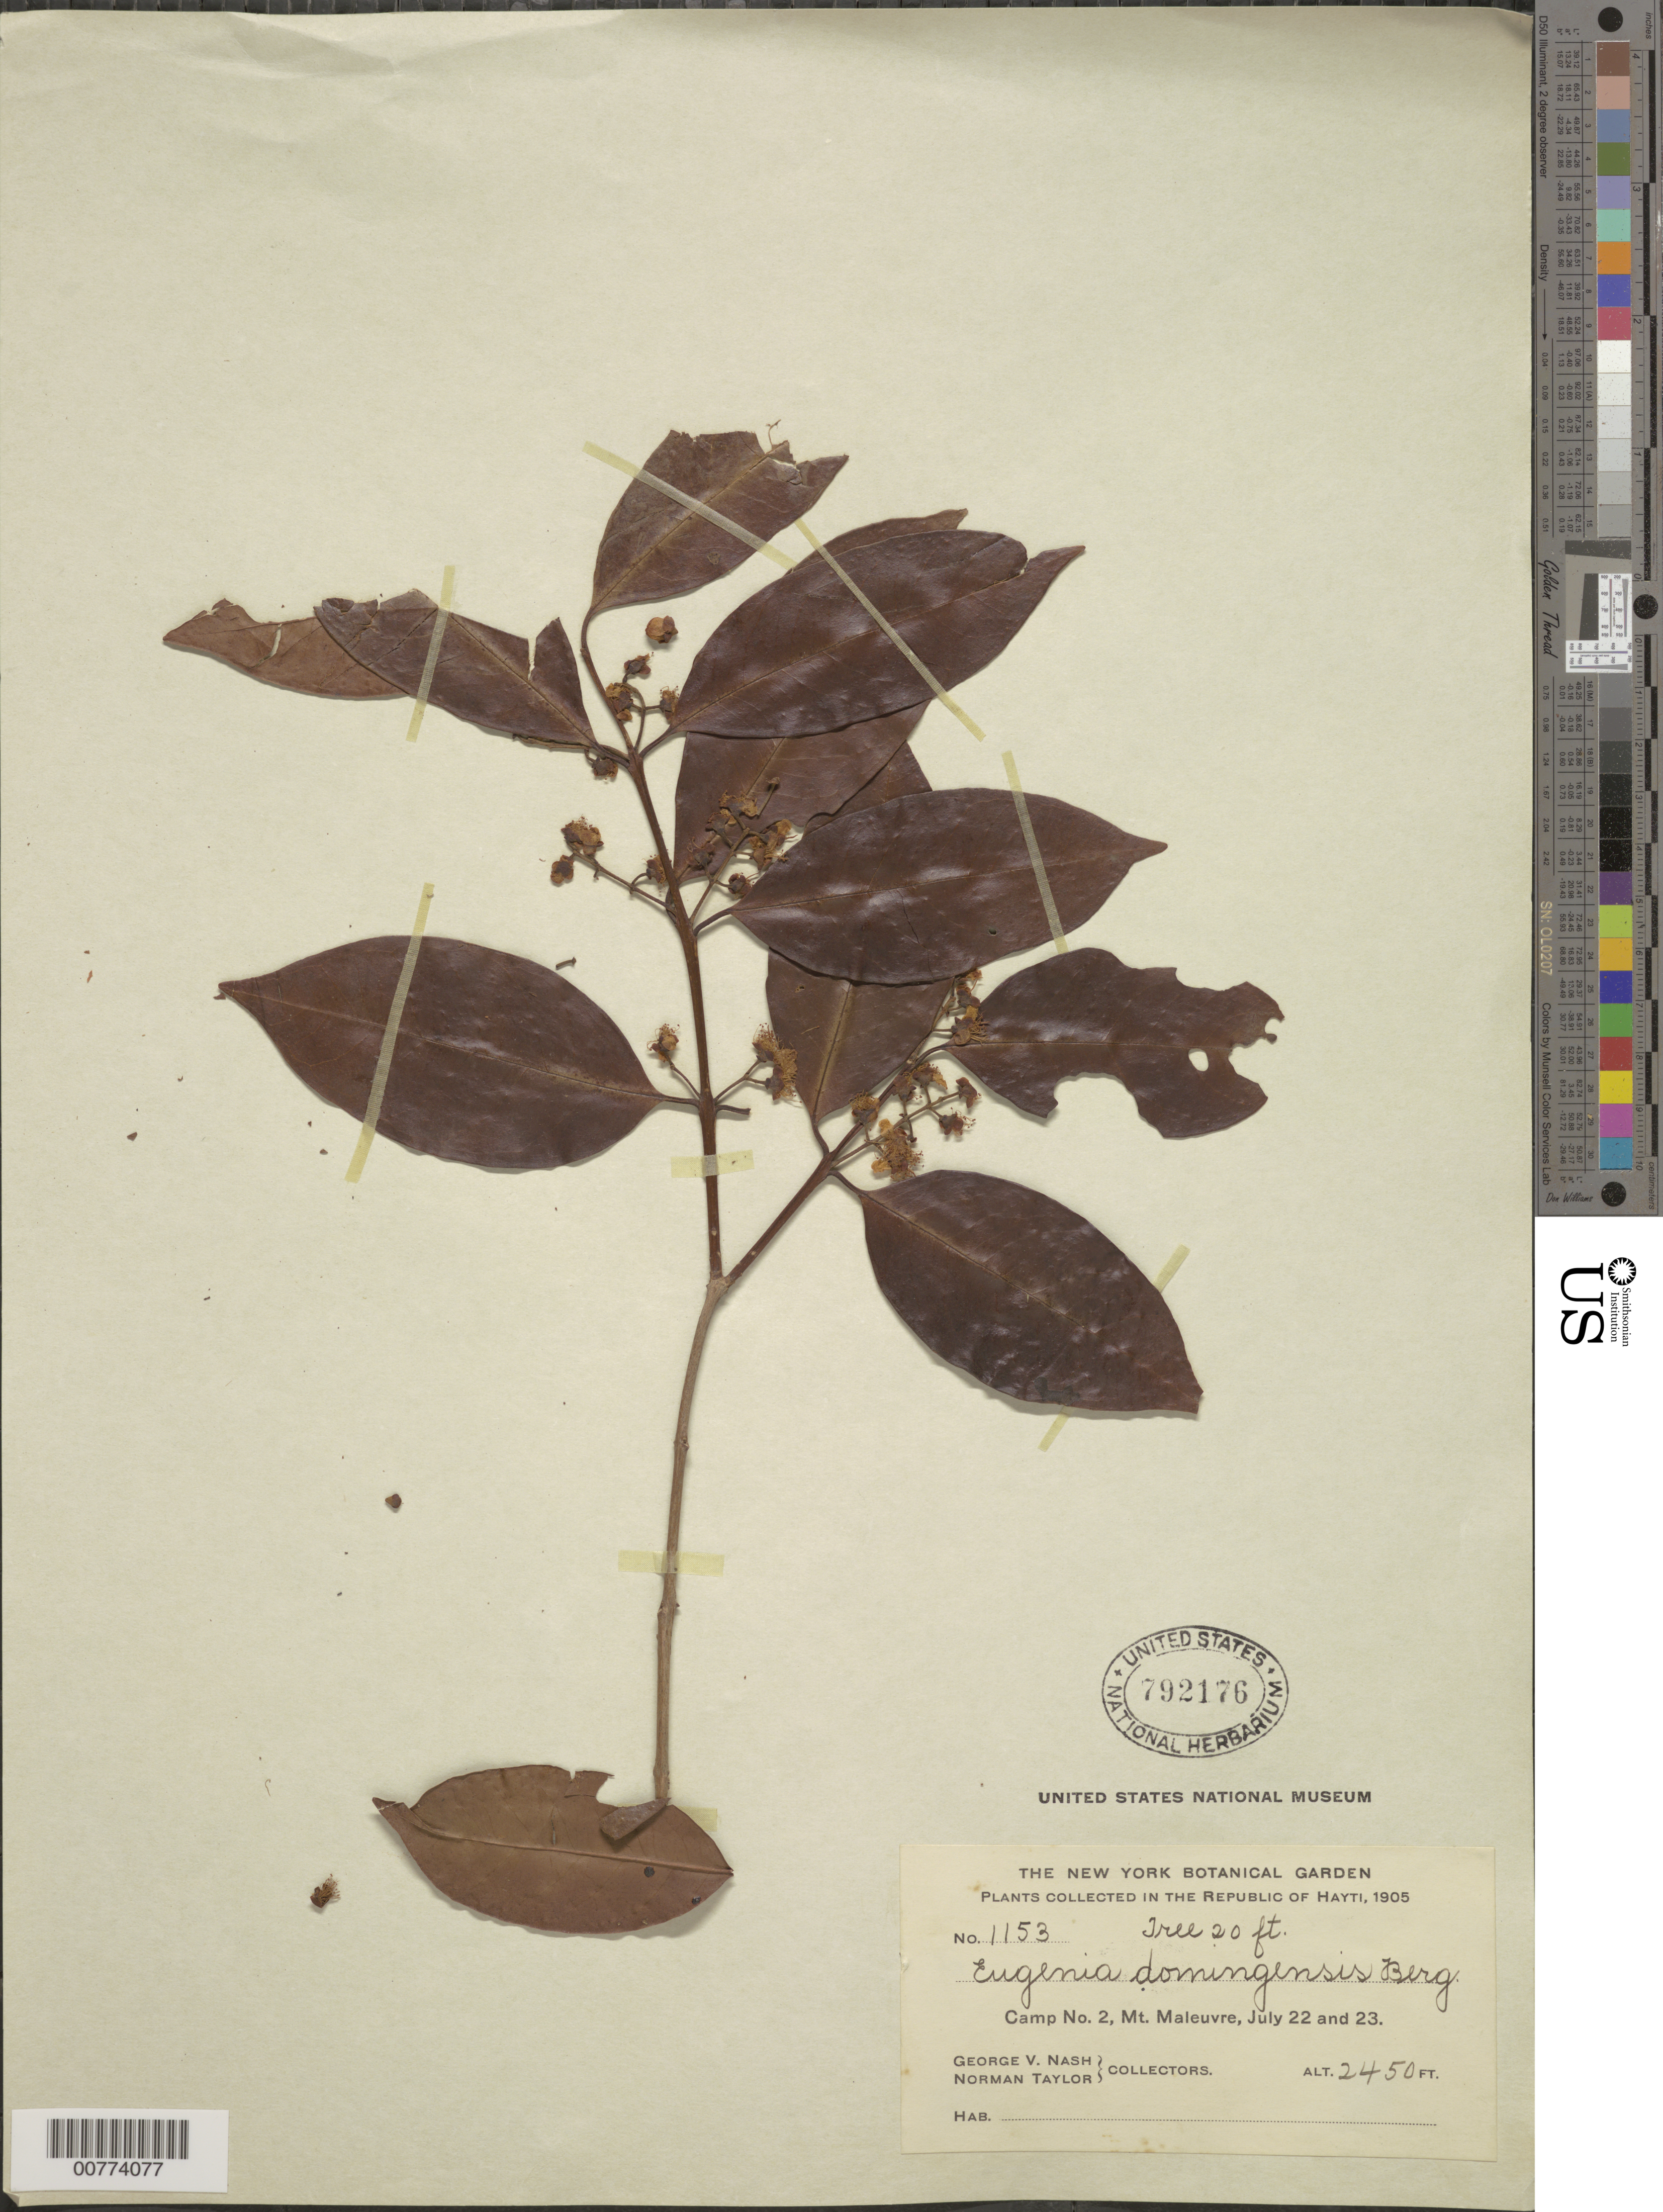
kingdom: Plantae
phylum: Tracheophyta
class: Magnoliopsida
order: Myrtales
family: Myrtaceae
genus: Eugenia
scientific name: Eugenia domingensis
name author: O. Berg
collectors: G. V. Nash & N. Taylor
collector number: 1153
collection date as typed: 22 Jul 1905 to 23 Jul 1905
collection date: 1905-07-22/1905-07-23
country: Haiti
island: Hispaniola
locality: Mt. Maleuvre, Camp No. 2.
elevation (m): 747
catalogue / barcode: US 792176